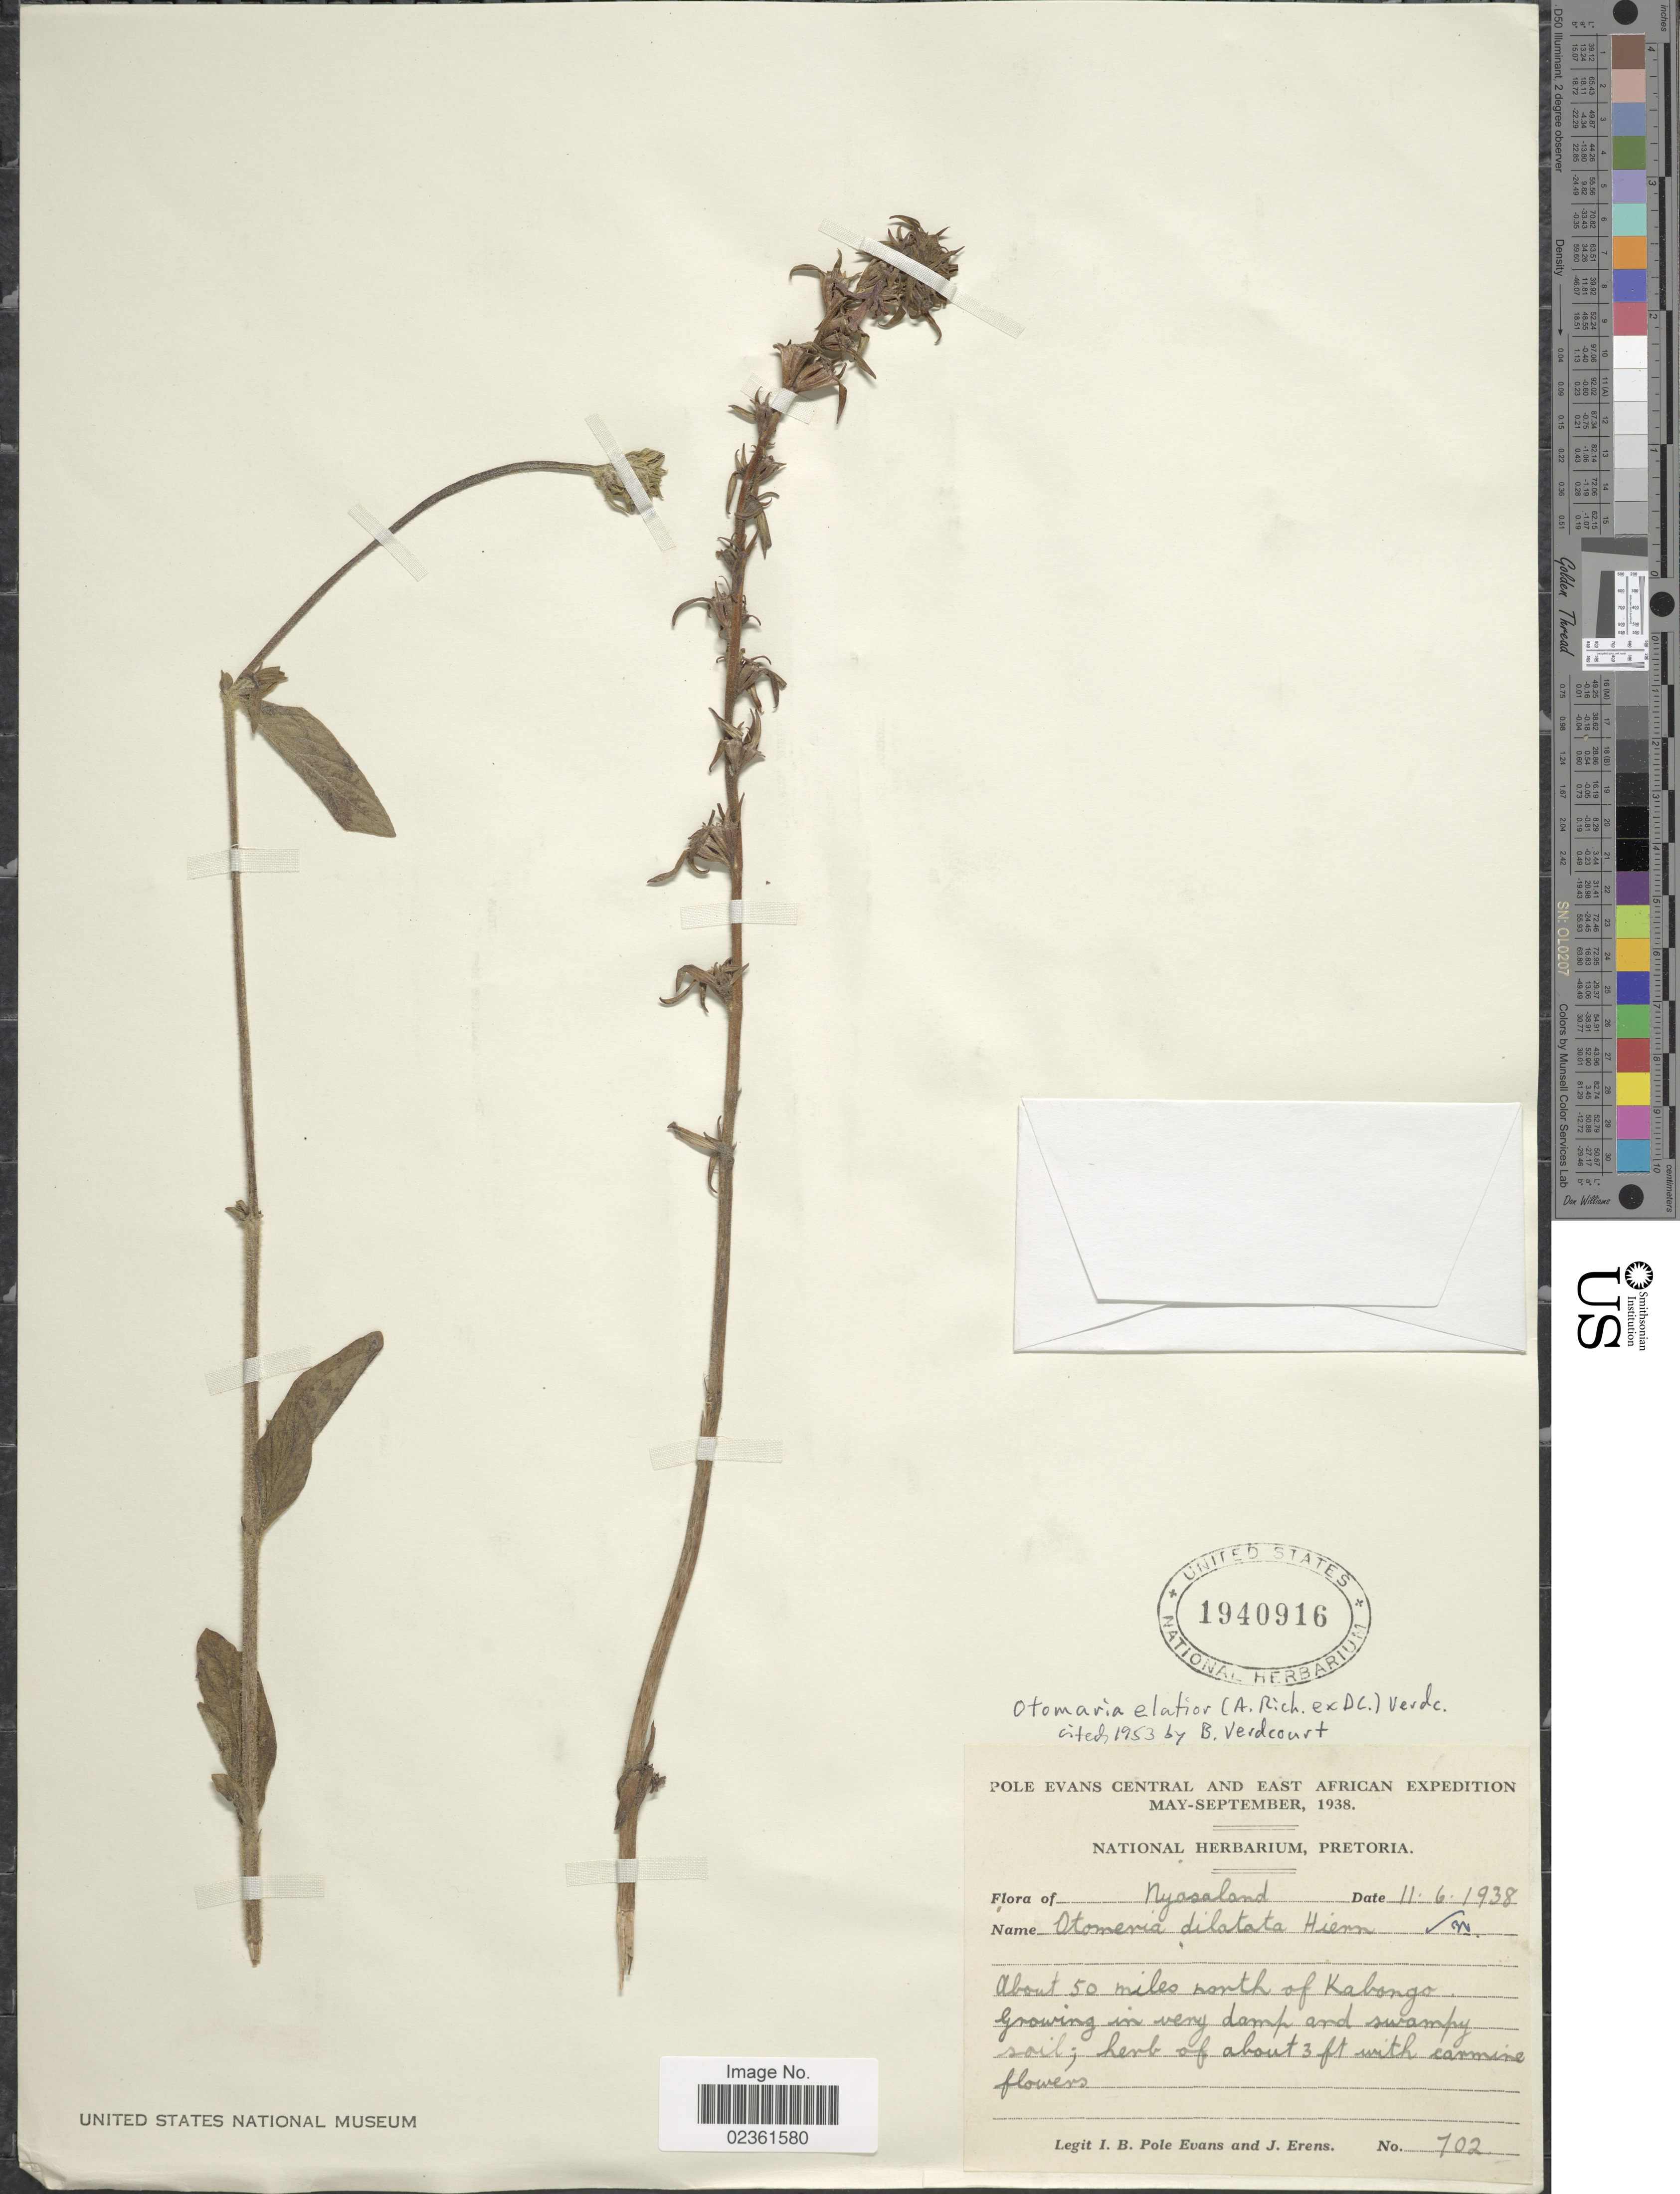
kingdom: Plantae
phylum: Tracheophyta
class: Magnoliopsida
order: Gentianales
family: Rubiaceae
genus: Otomeria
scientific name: Otomeria elatior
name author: (A. Rich. ex DC.) Verdc.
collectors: I. B. Pole-Evans & J. Erens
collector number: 702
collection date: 1938-06-11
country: Malawi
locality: About 50 miles north of Kabongo, in very damp and swampy soil.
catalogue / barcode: US 1940916